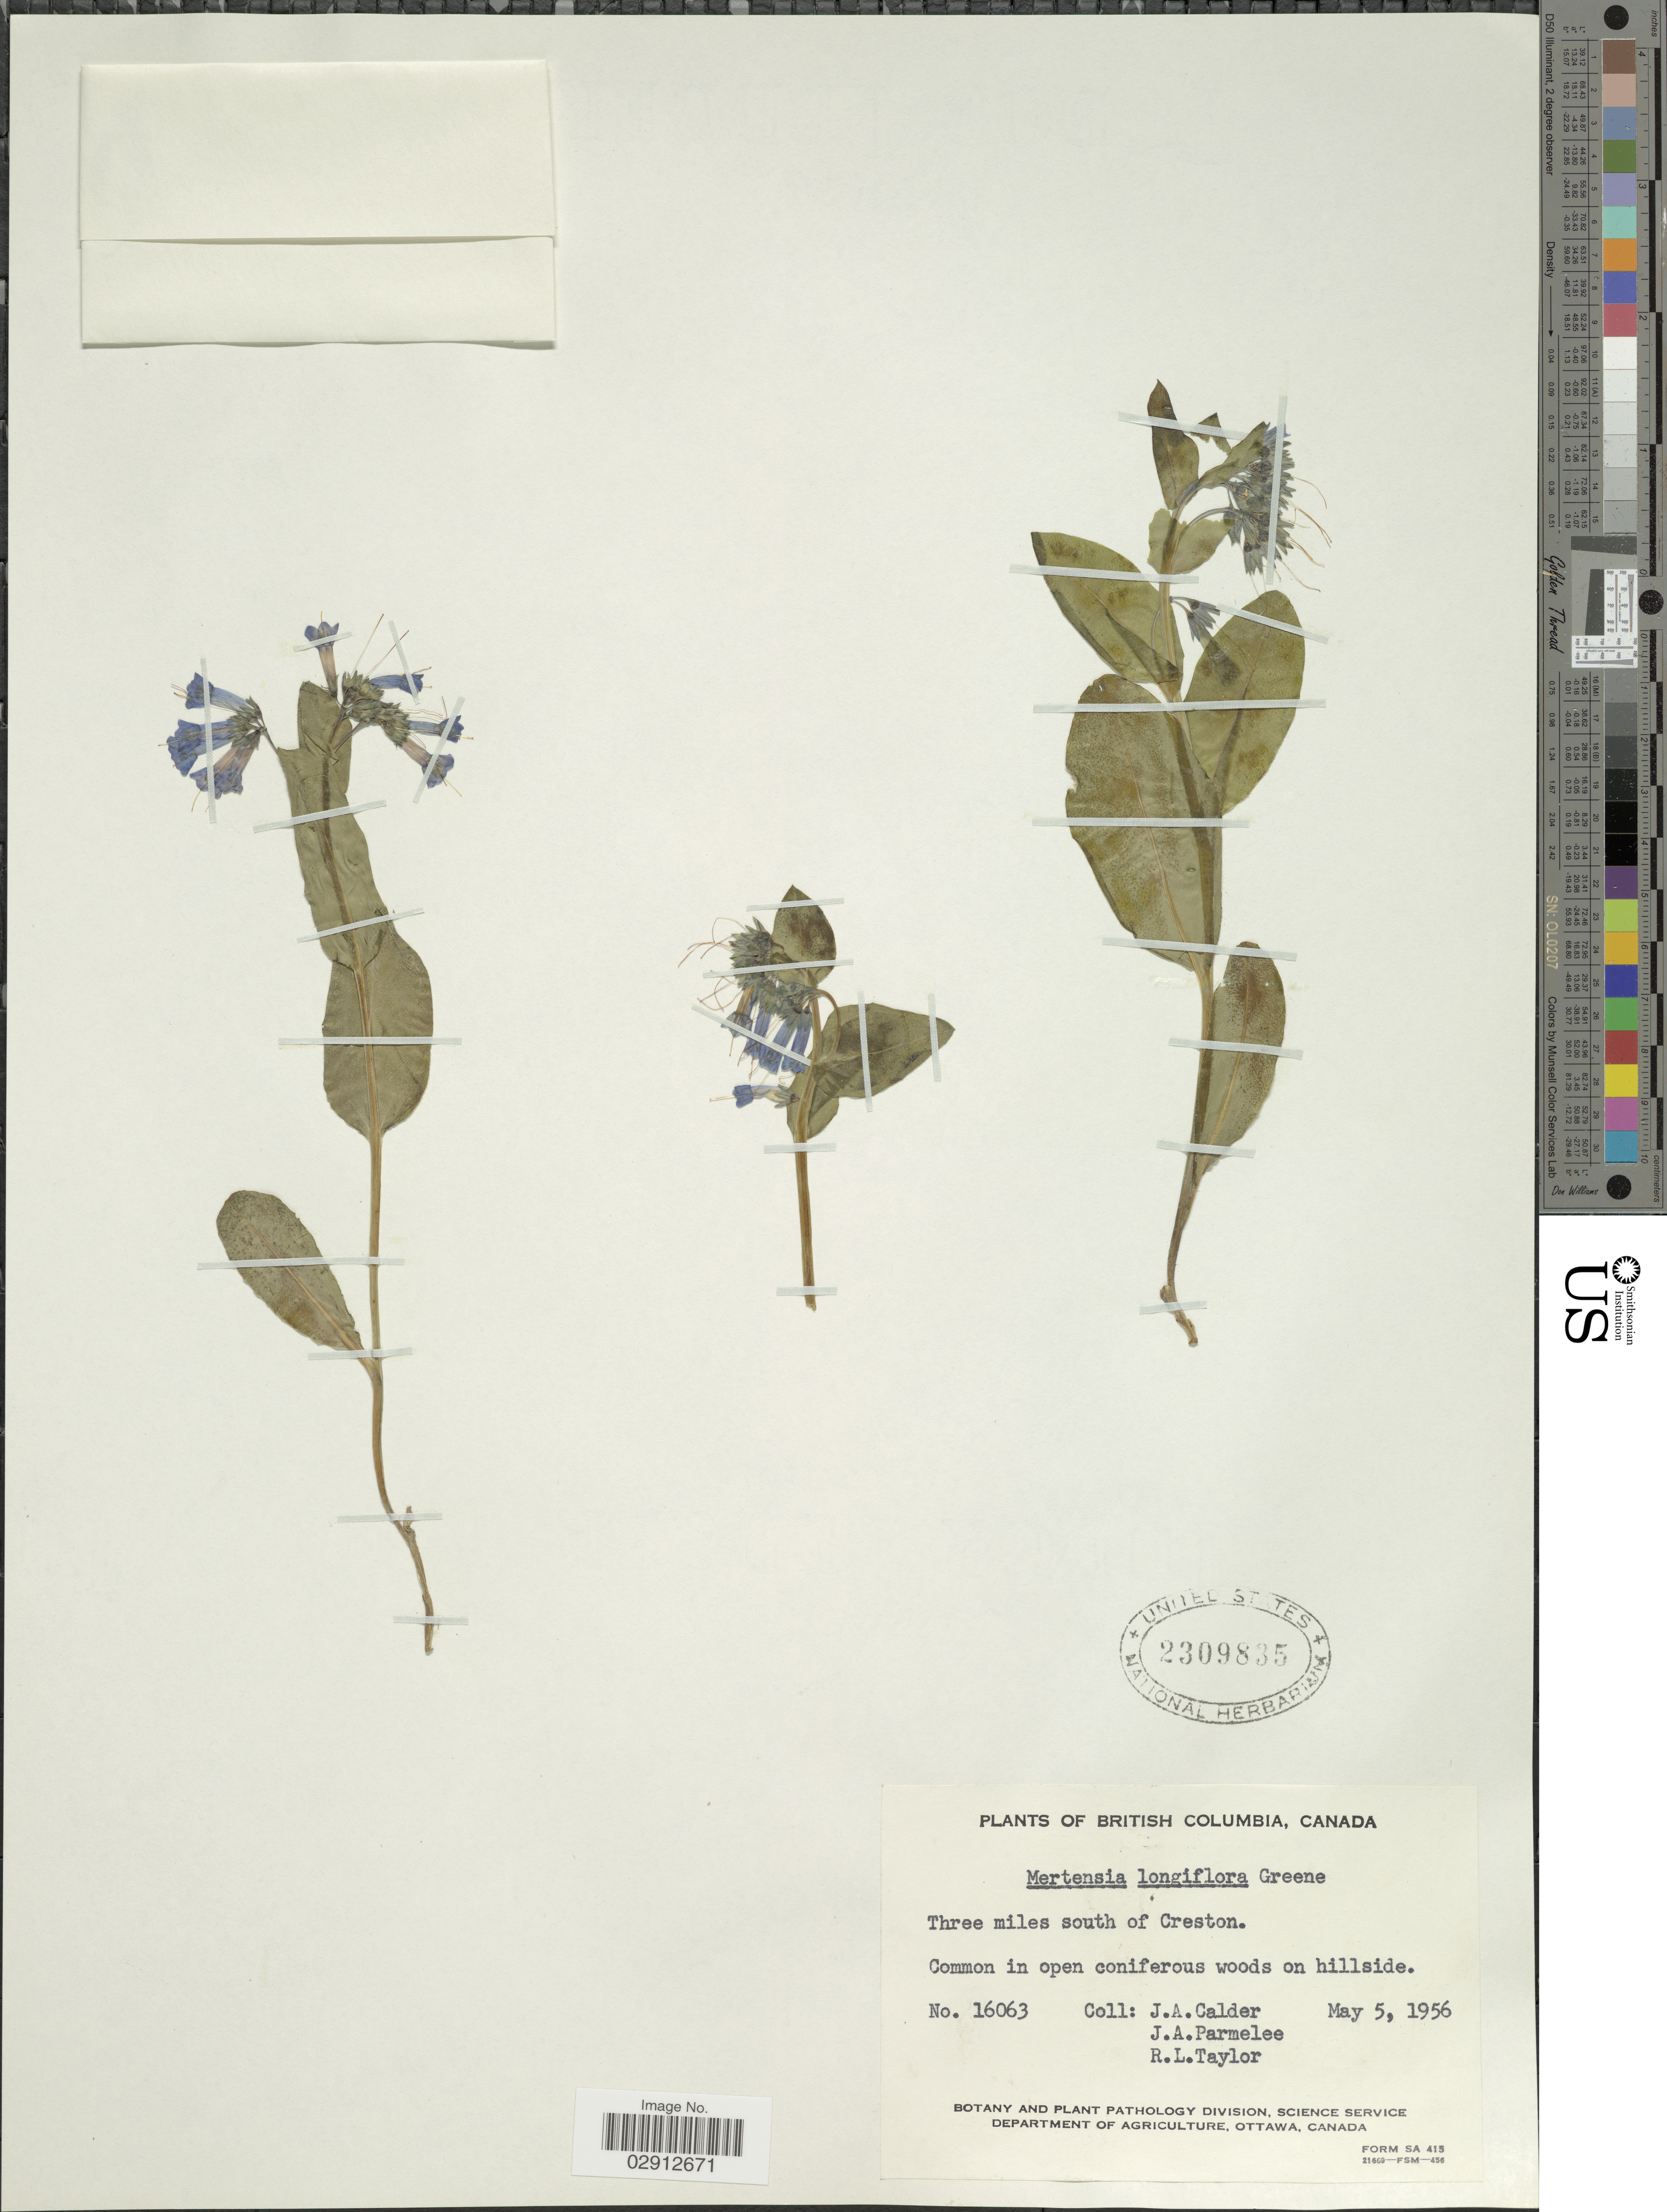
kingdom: Plantae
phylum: Tracheophyta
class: Magnoliopsida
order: Boraginales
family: Boraginaceae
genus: Mertensia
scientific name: Mertensia longiflora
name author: Rydb.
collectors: J. A. Calder, J. A. Parmelee & R. Taylor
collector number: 16063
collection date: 1956-05-05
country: Canada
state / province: British Columbia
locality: Three miles south of Creston.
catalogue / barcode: US 2309835